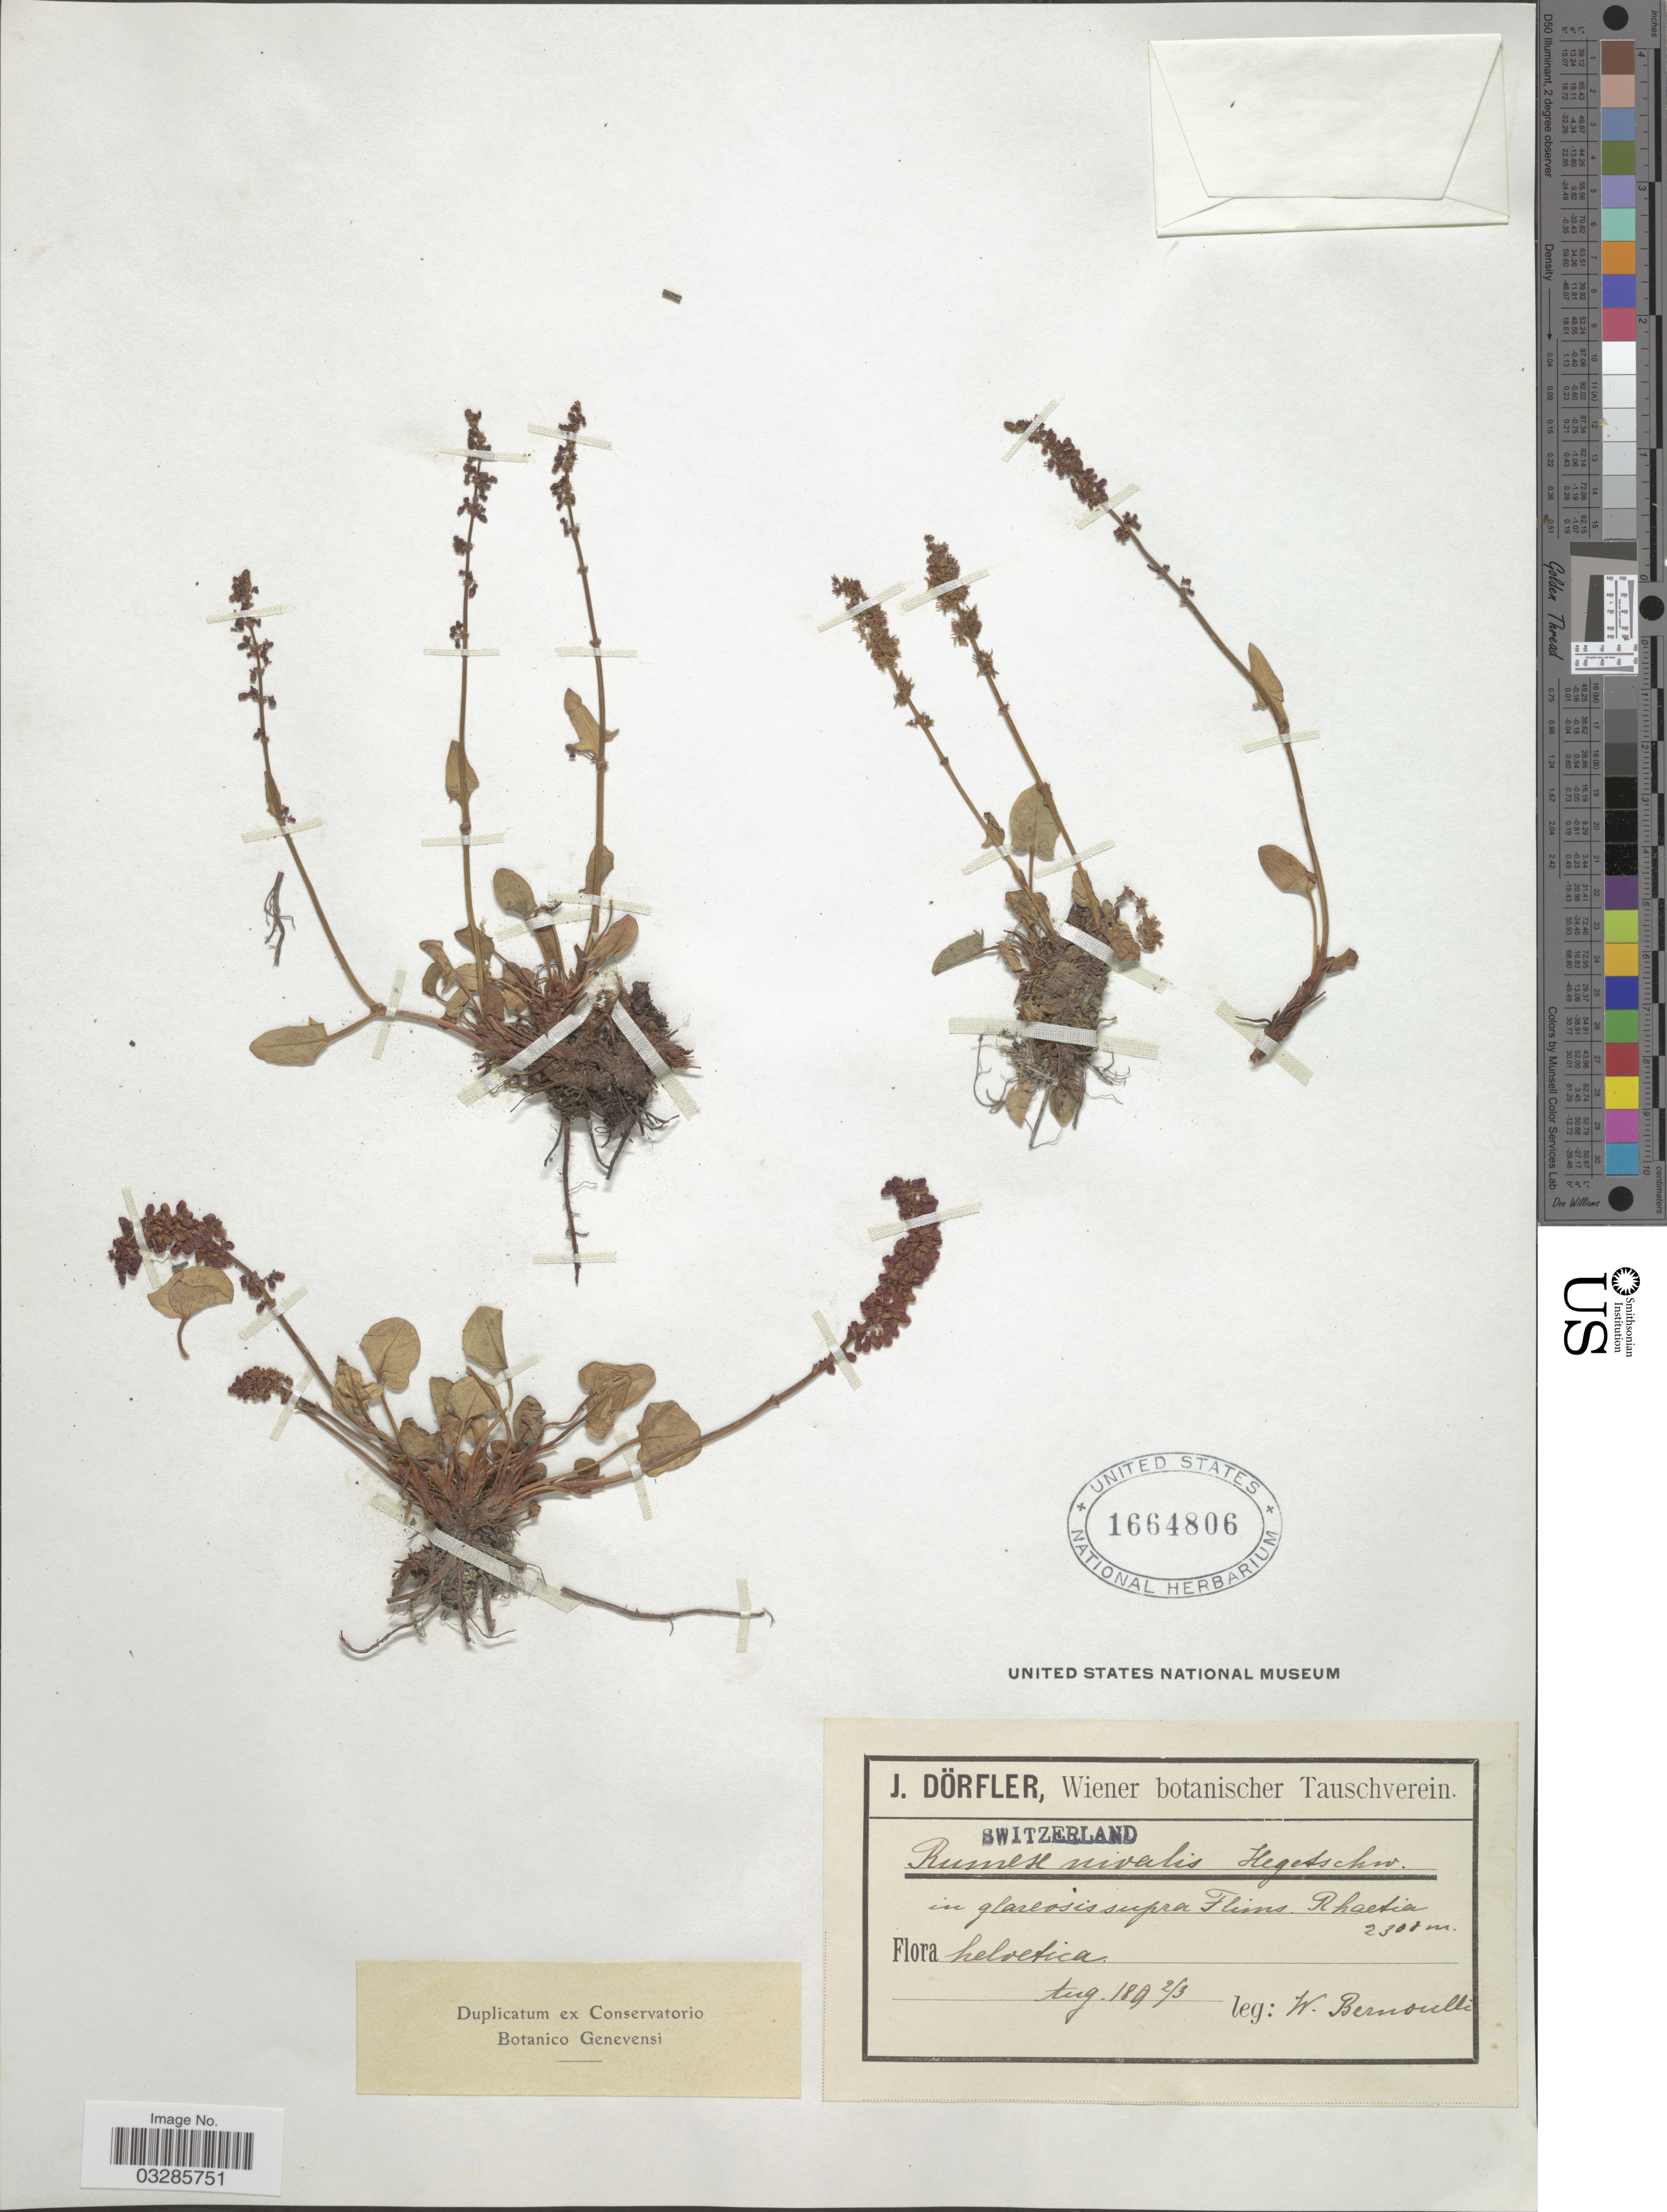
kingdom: Plantae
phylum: Tracheophyta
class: Magnoliopsida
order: Caryophyllales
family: Polygonaceae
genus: Rumex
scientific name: Rumex nivalis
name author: Hegetschw.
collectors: W. Bernoulli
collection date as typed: Aug. 189 2/3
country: Switzerland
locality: Helvetica.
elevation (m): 2300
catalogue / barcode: US 1664806